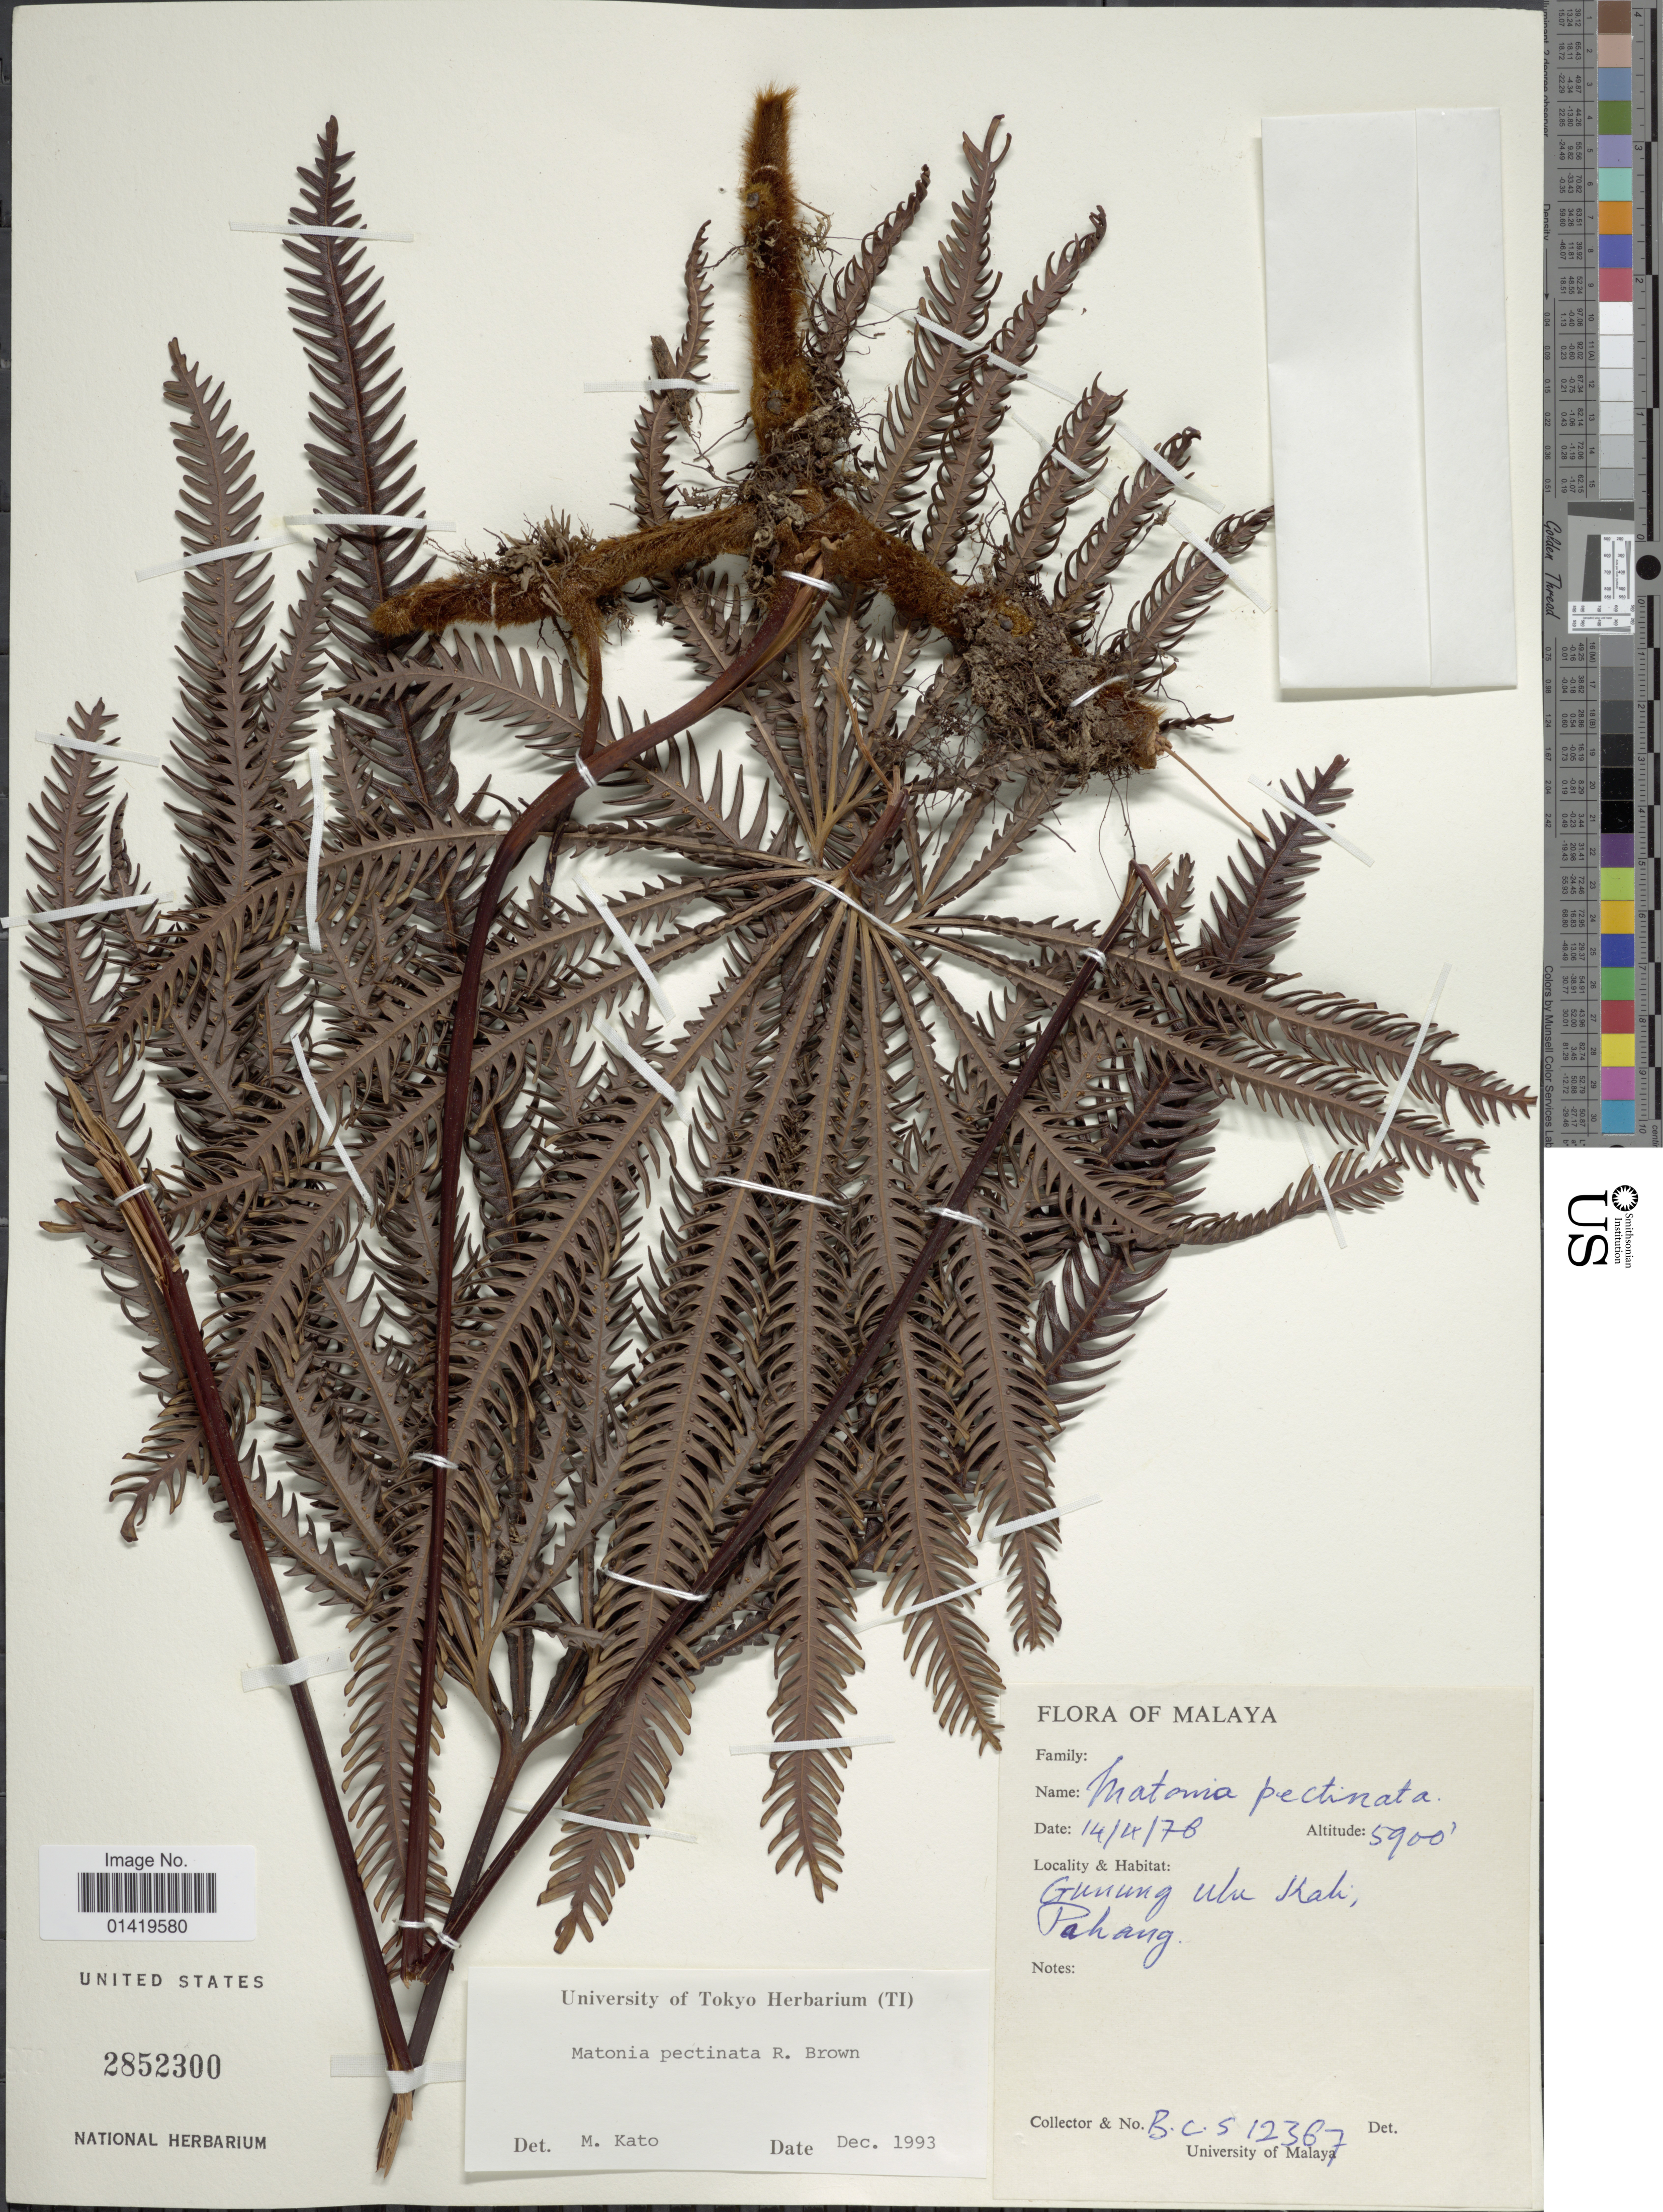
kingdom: Plantae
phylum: Tracheophyta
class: Polypodiopsida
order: Gleicheniales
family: Matoniaceae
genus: Matonia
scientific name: Matonia pectinata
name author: R. Br.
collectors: B. C. Stone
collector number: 12367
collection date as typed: Transcribed d/m/y: 14/9/76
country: Malaysia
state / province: Pahang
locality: Malaya. Gunung Ulu Kaki, Pahang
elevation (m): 1798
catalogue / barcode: US 2852300